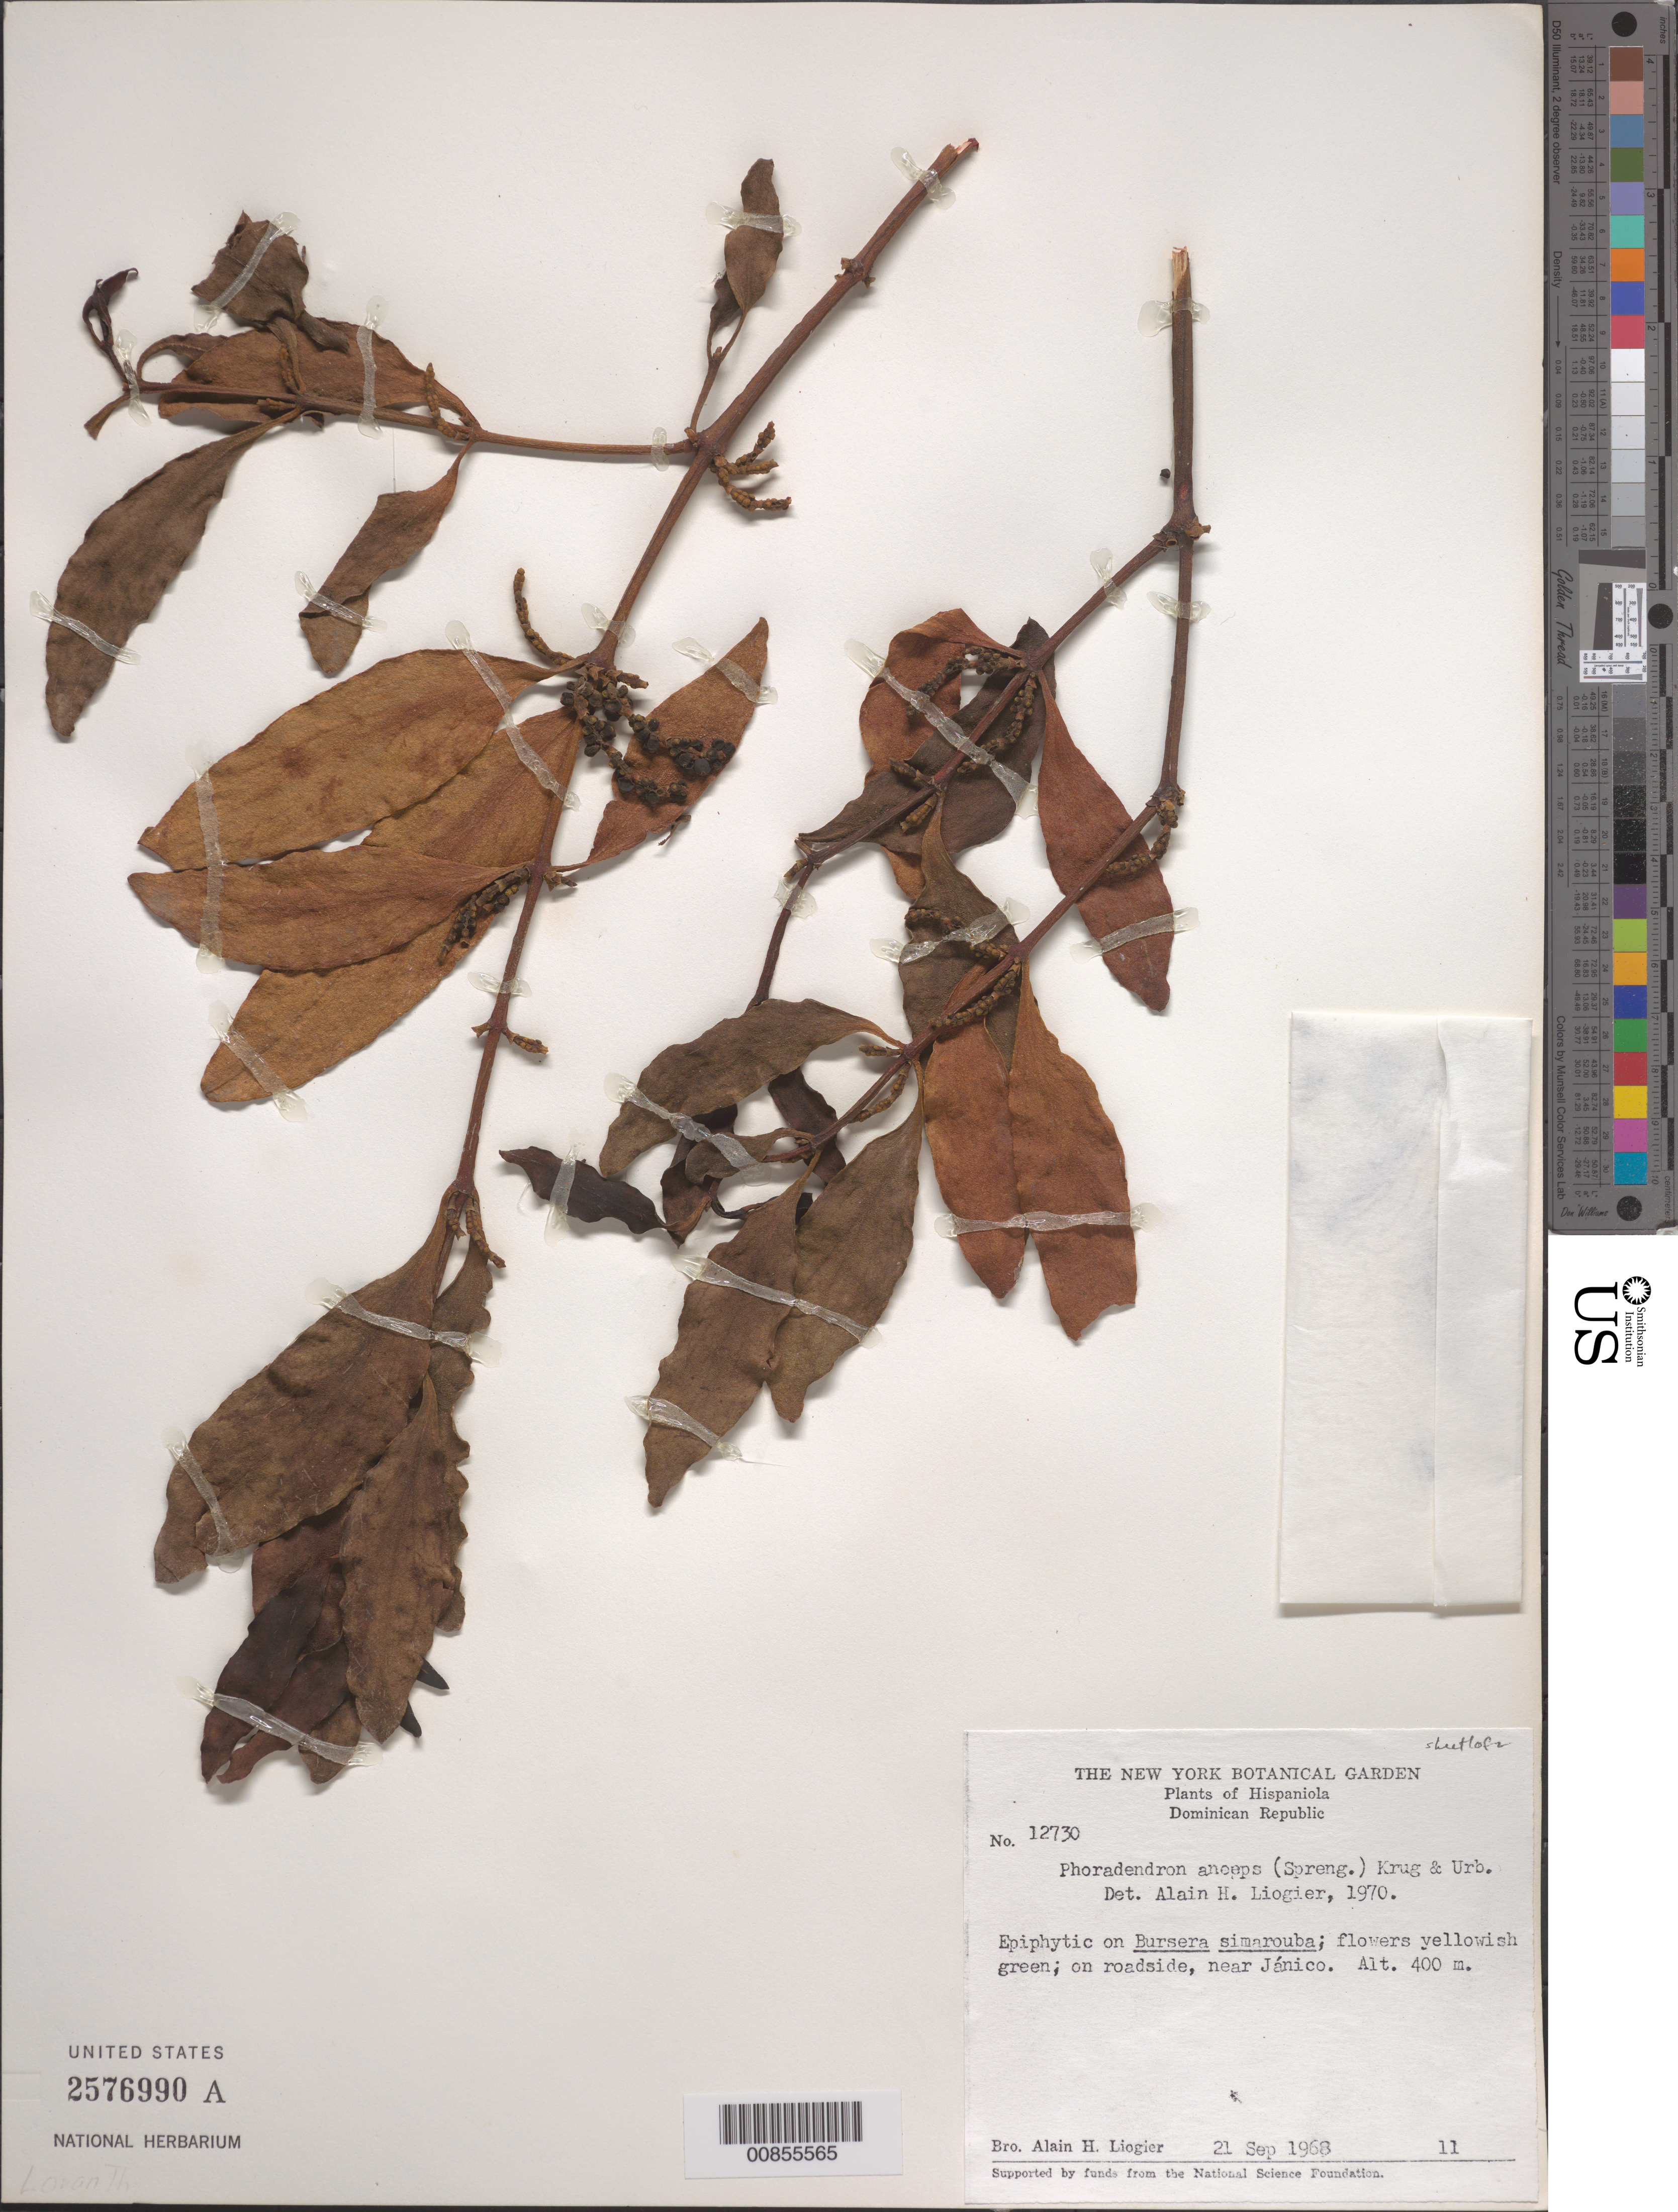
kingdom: Plantae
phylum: Tracheophyta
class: Magnoliopsida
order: Santalales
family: Viscaceae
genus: Phoradendron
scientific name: Phoradendron anceps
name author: (Spreng.) M. Gómez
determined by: Liogier, Alain H.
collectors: A. H. Liogier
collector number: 12730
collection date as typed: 21 Sep 1968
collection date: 1968-09-21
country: Dominican Republic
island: Hispaniola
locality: On roadside, near Jánico.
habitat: On Bursera simarouba. On roadside.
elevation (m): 400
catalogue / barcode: US 2576990A